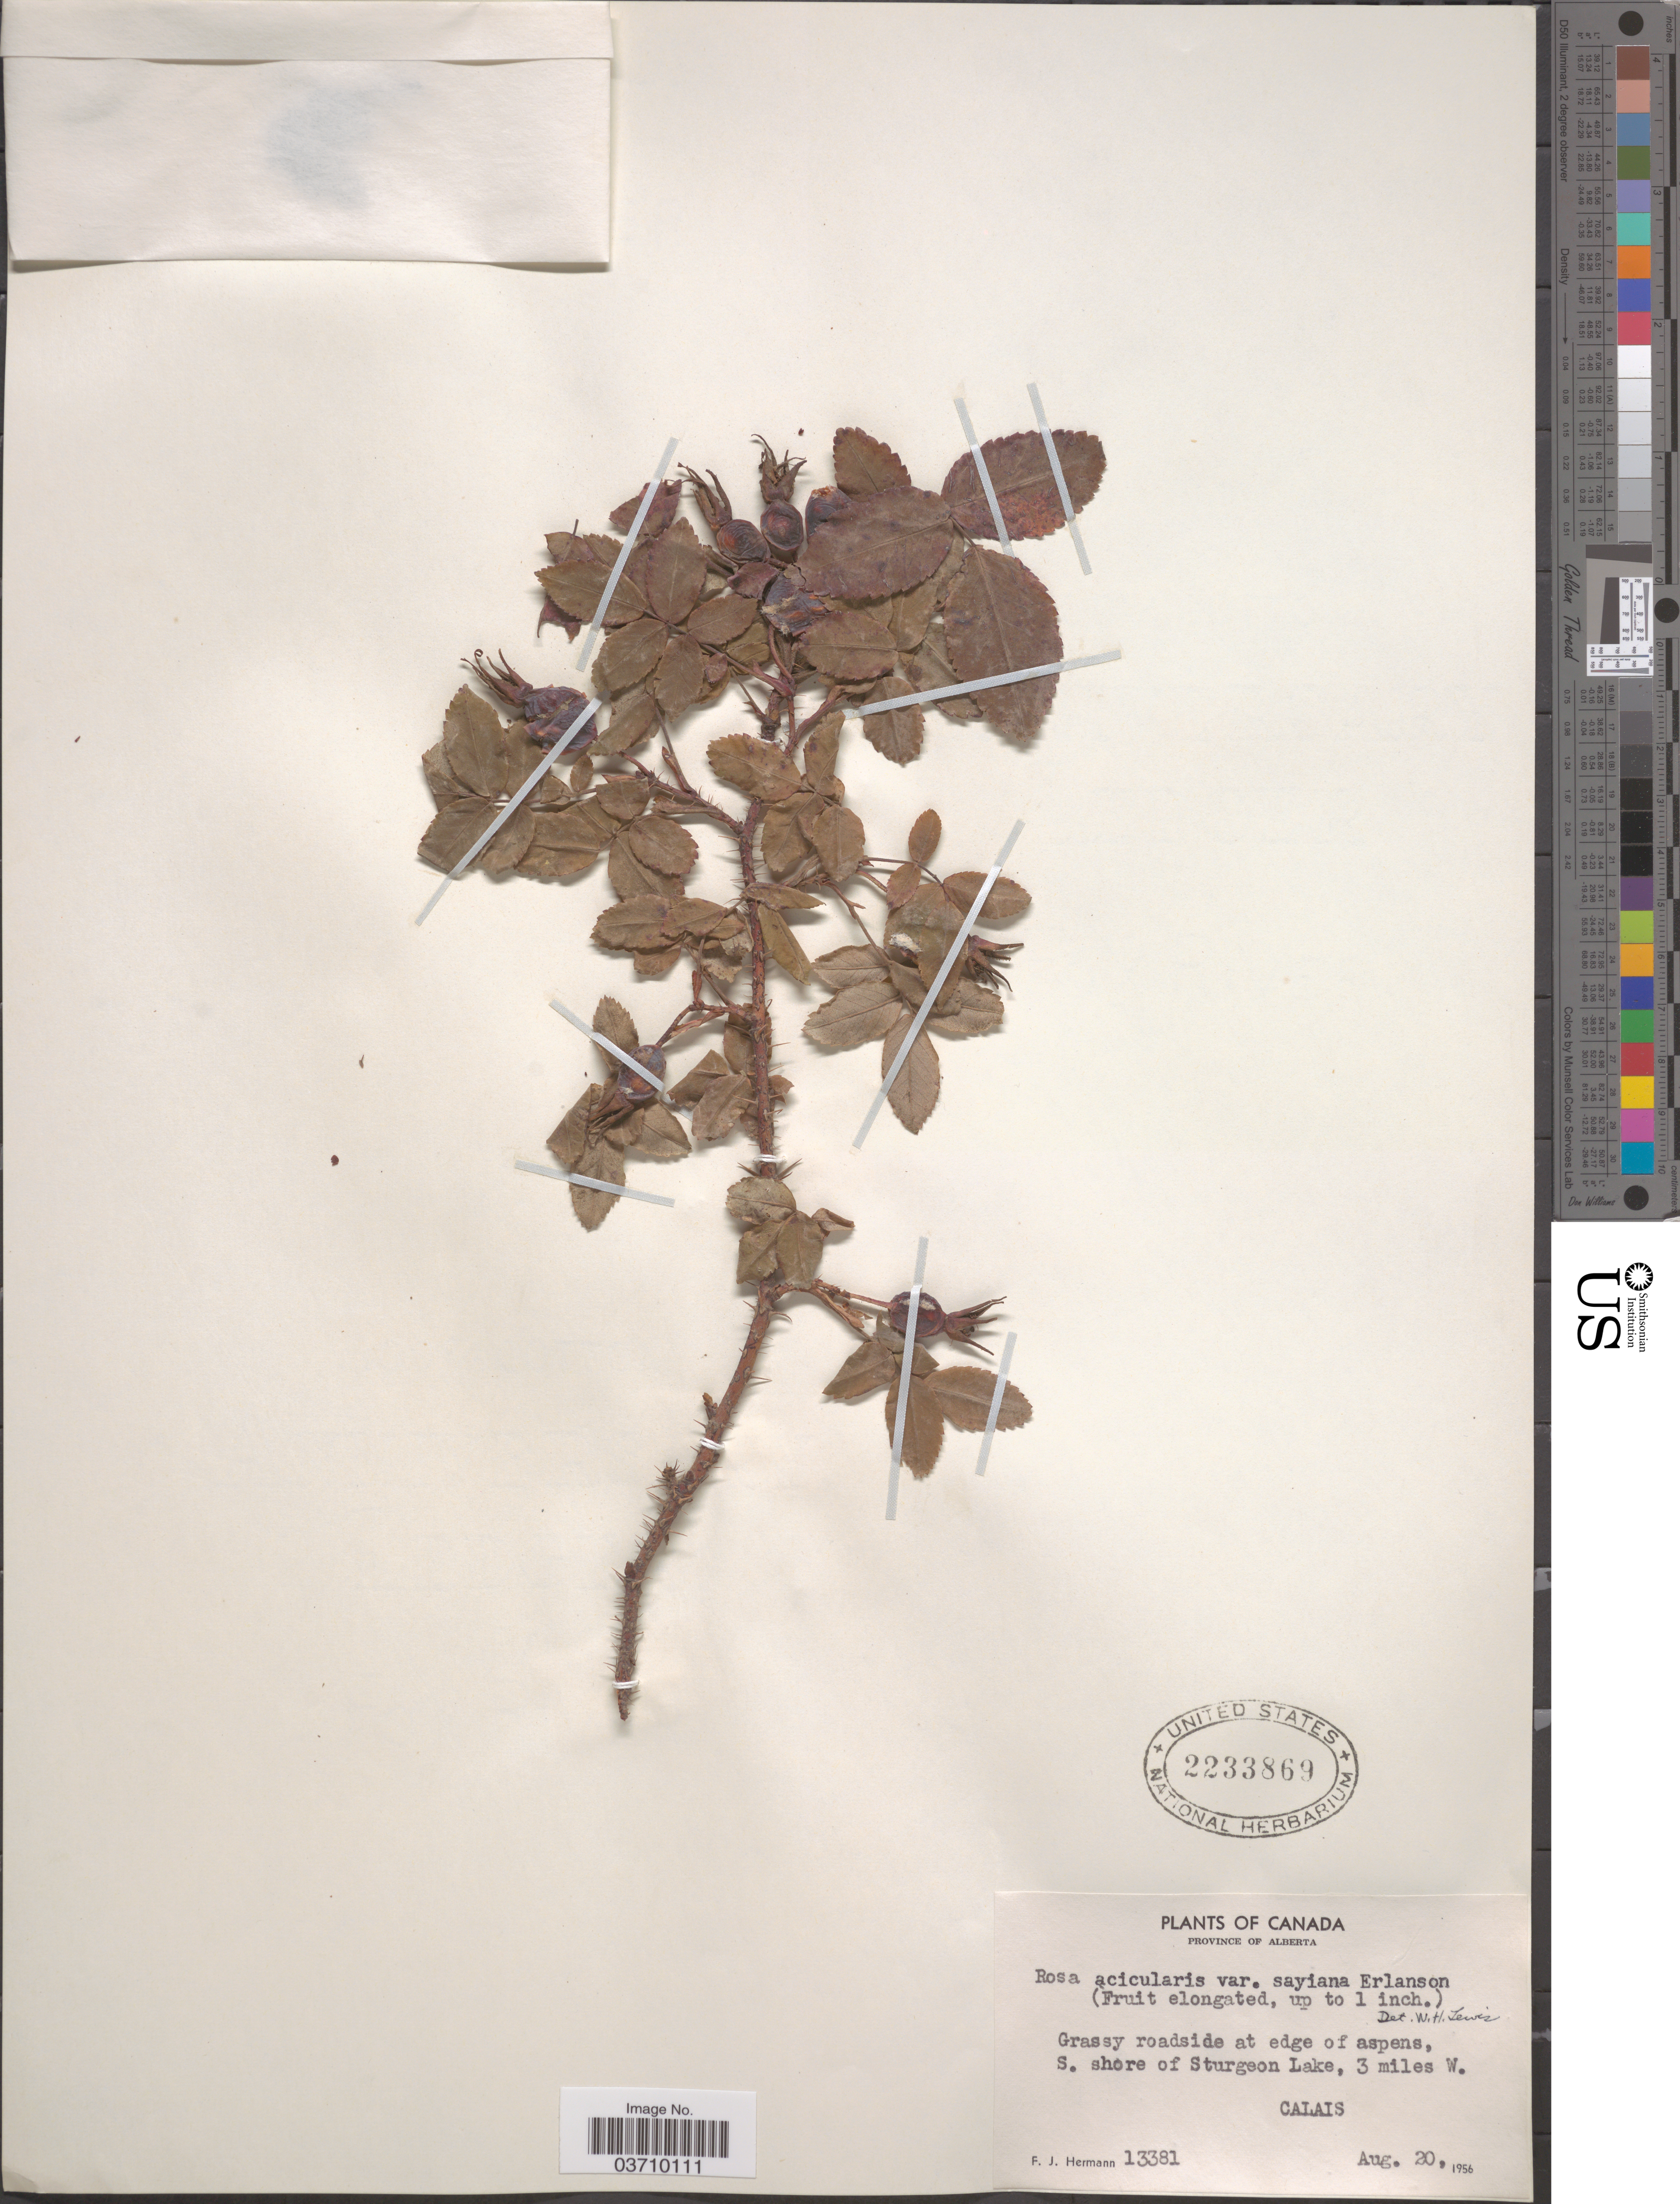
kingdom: Plantae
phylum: Tracheophyta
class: Magnoliopsida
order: Rosales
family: Rosaceae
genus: Rosa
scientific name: Rosa acicularis var. sayi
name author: (Schwein.) Rehder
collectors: F. J. Hermann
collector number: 13381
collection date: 1956-08-20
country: Canada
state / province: Alberta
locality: S. shore of Sturgeon Lake, 3 miles W. Calais.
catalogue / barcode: US 2233869